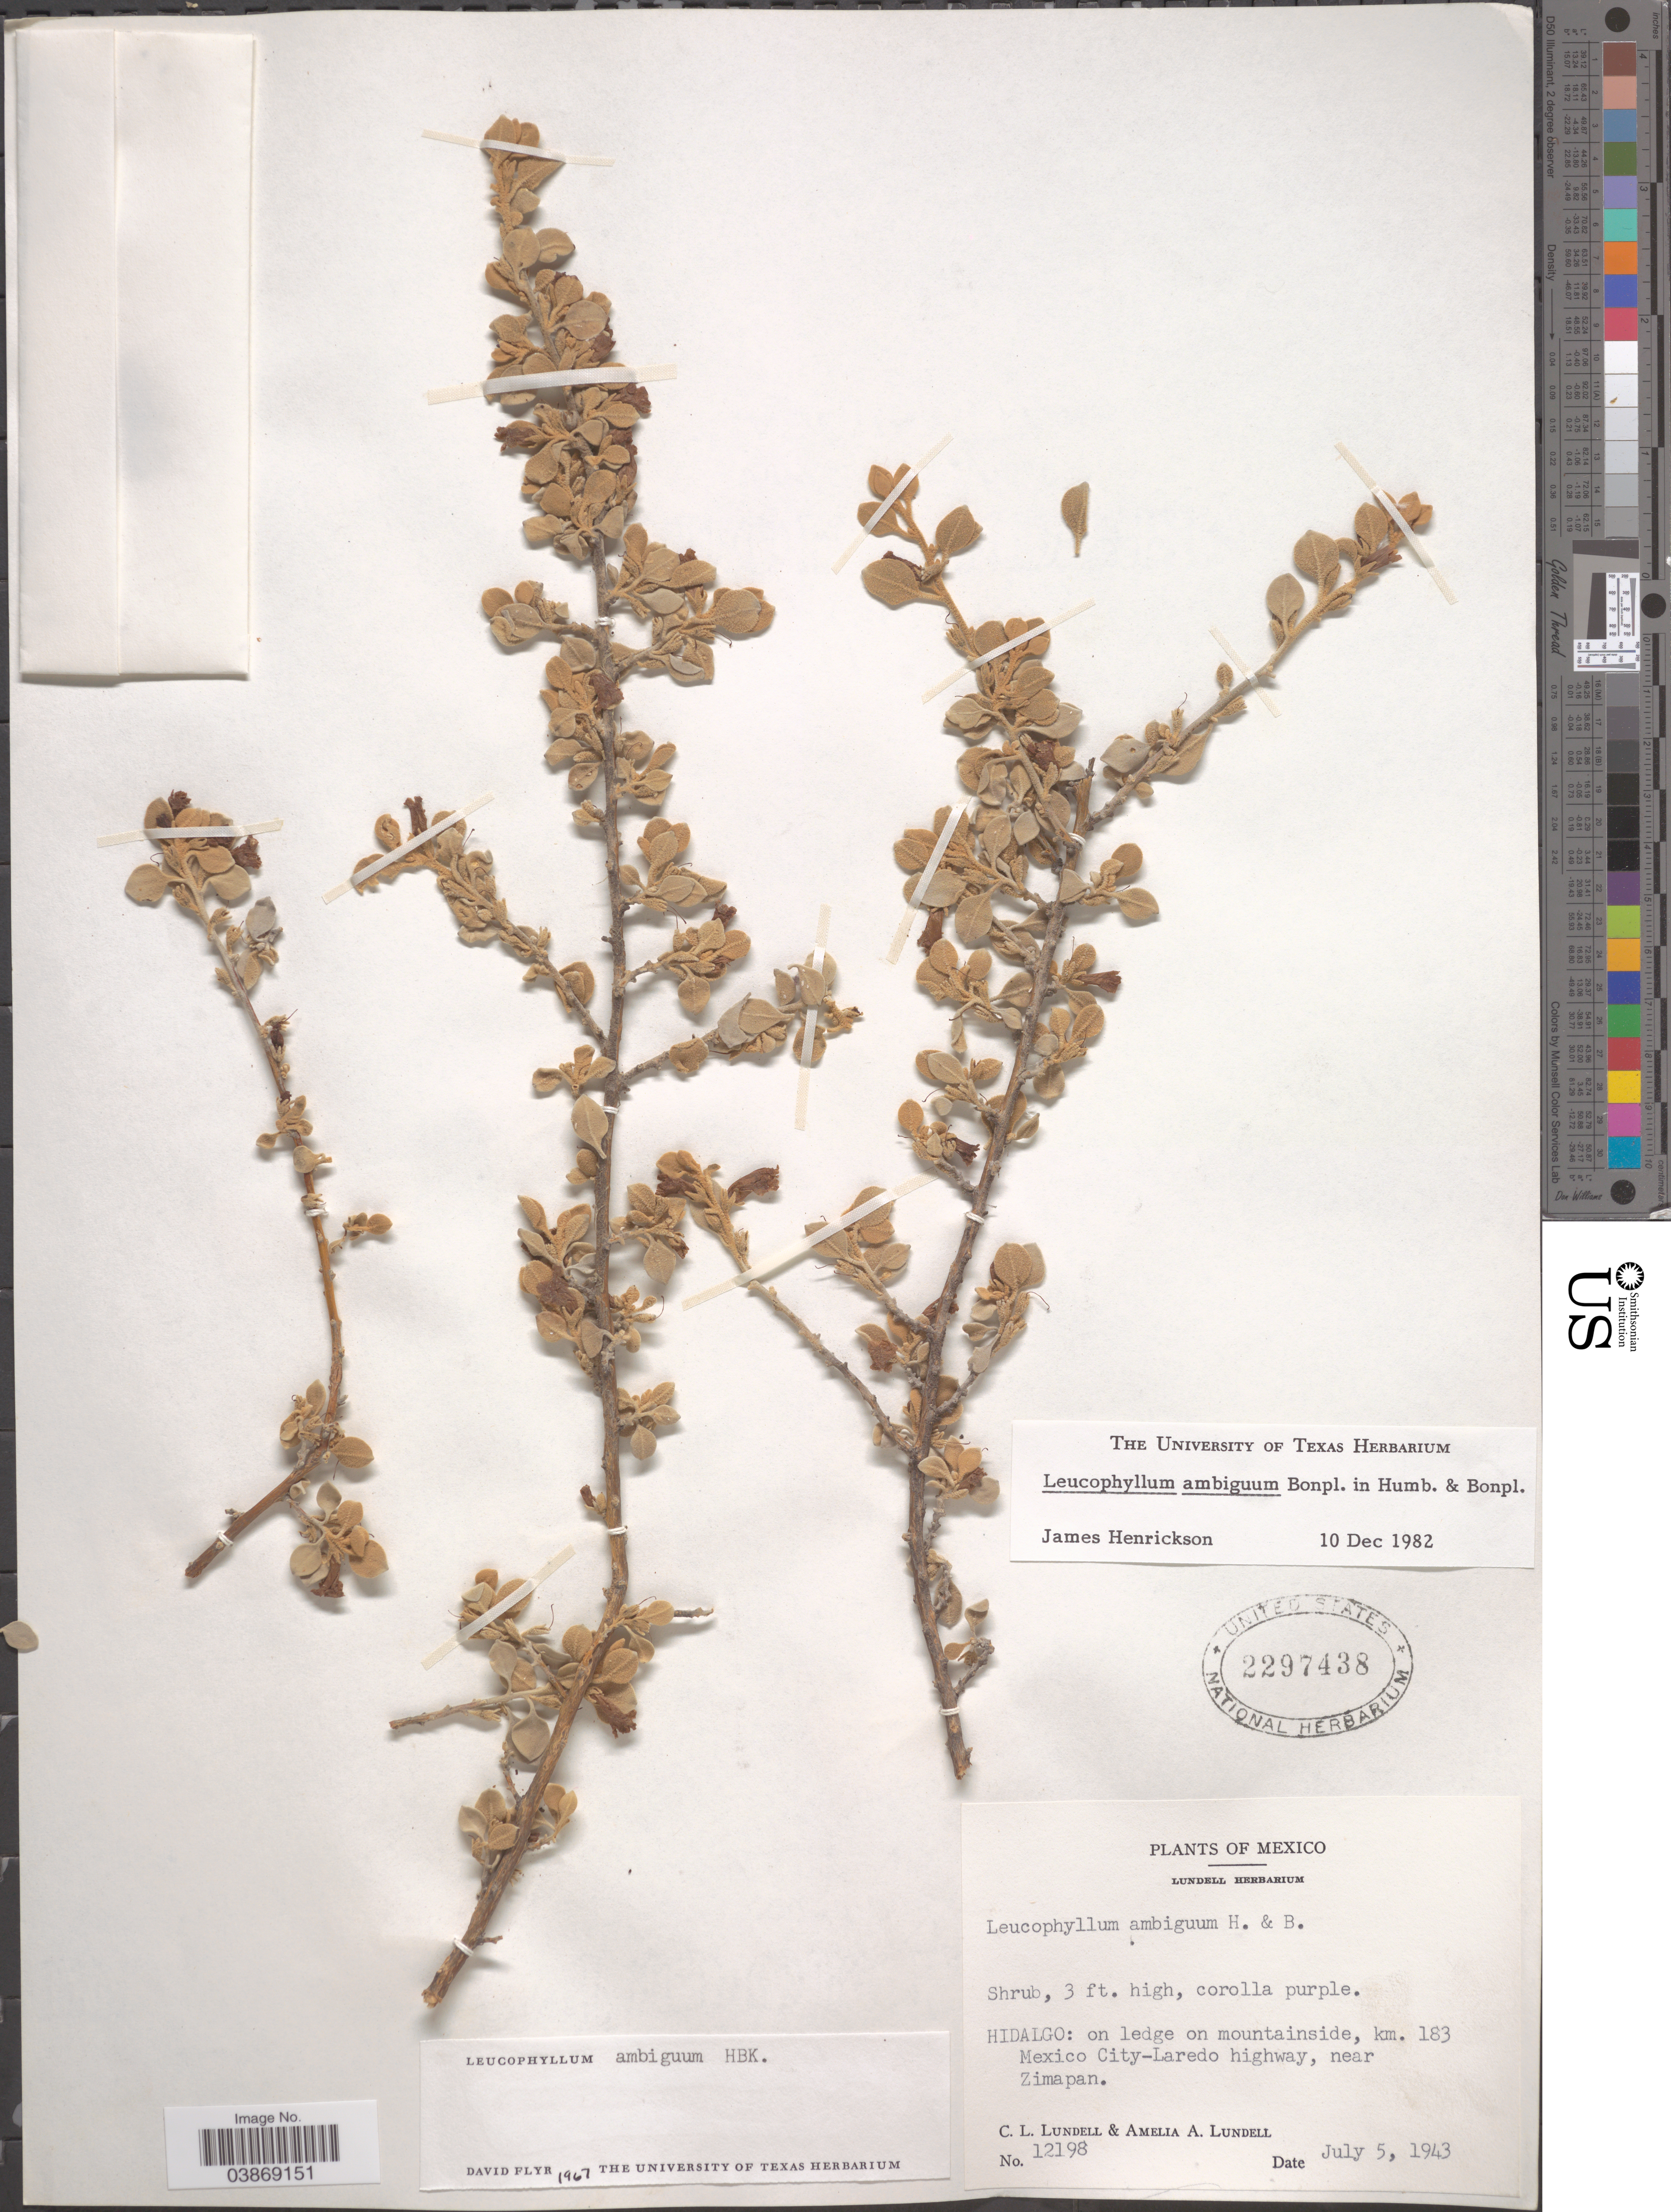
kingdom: Plantae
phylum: Tracheophyta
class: Magnoliopsida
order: Lamiales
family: Scrophulariaceae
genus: Leucophyllum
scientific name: Leucophyllum ambiguum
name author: Bonpl.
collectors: C. L. Lundell & A. A. Lundell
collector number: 12198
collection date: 1943-07-05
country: Mexico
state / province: Hidalgo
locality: On ledge on mountainside, km. 183 Mexico City-Laredo highway, near Zimapan.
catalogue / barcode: US 2297438